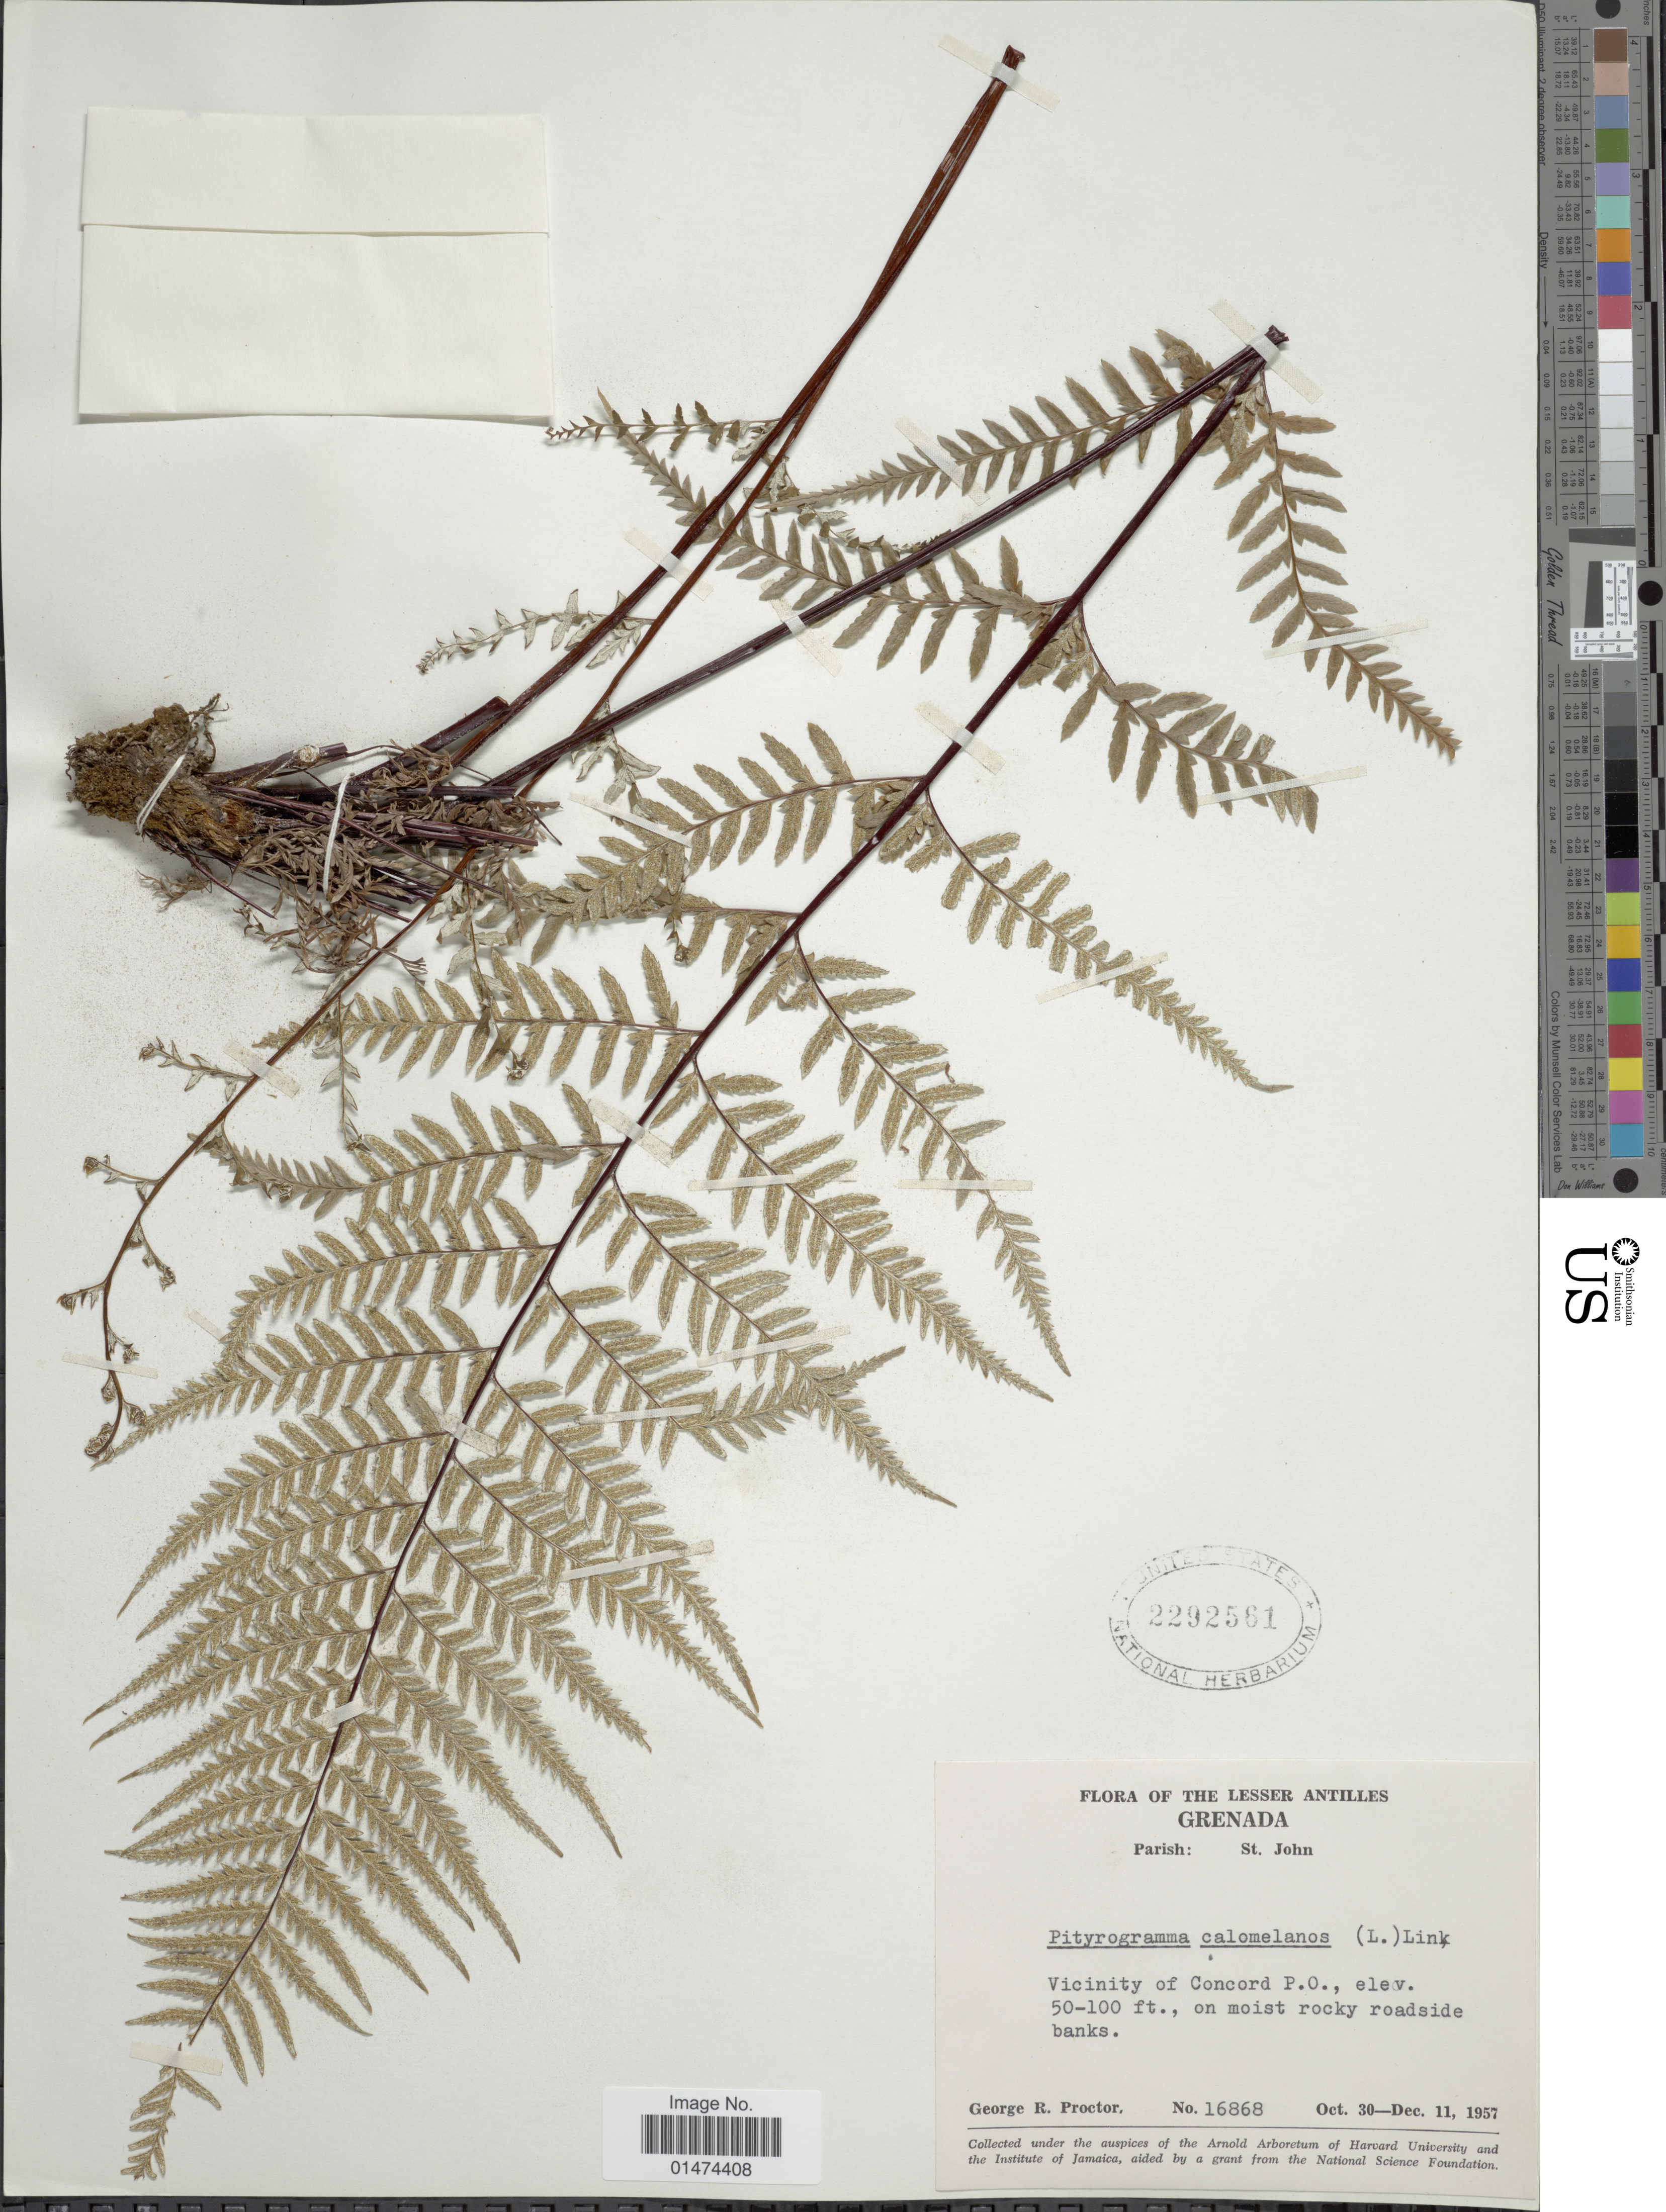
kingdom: Plantae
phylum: Tracheophyta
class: Polypodiopsida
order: Polypodiales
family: Pteridaceae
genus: Pityrogramma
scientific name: Pityrogramma calomelanos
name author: (L.) Link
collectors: G. R. Proctor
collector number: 16868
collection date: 1957-10-03/1957-12-11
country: Dominica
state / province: St. John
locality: Grenada, Vicinity of Concord P.O.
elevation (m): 50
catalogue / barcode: US 2292561